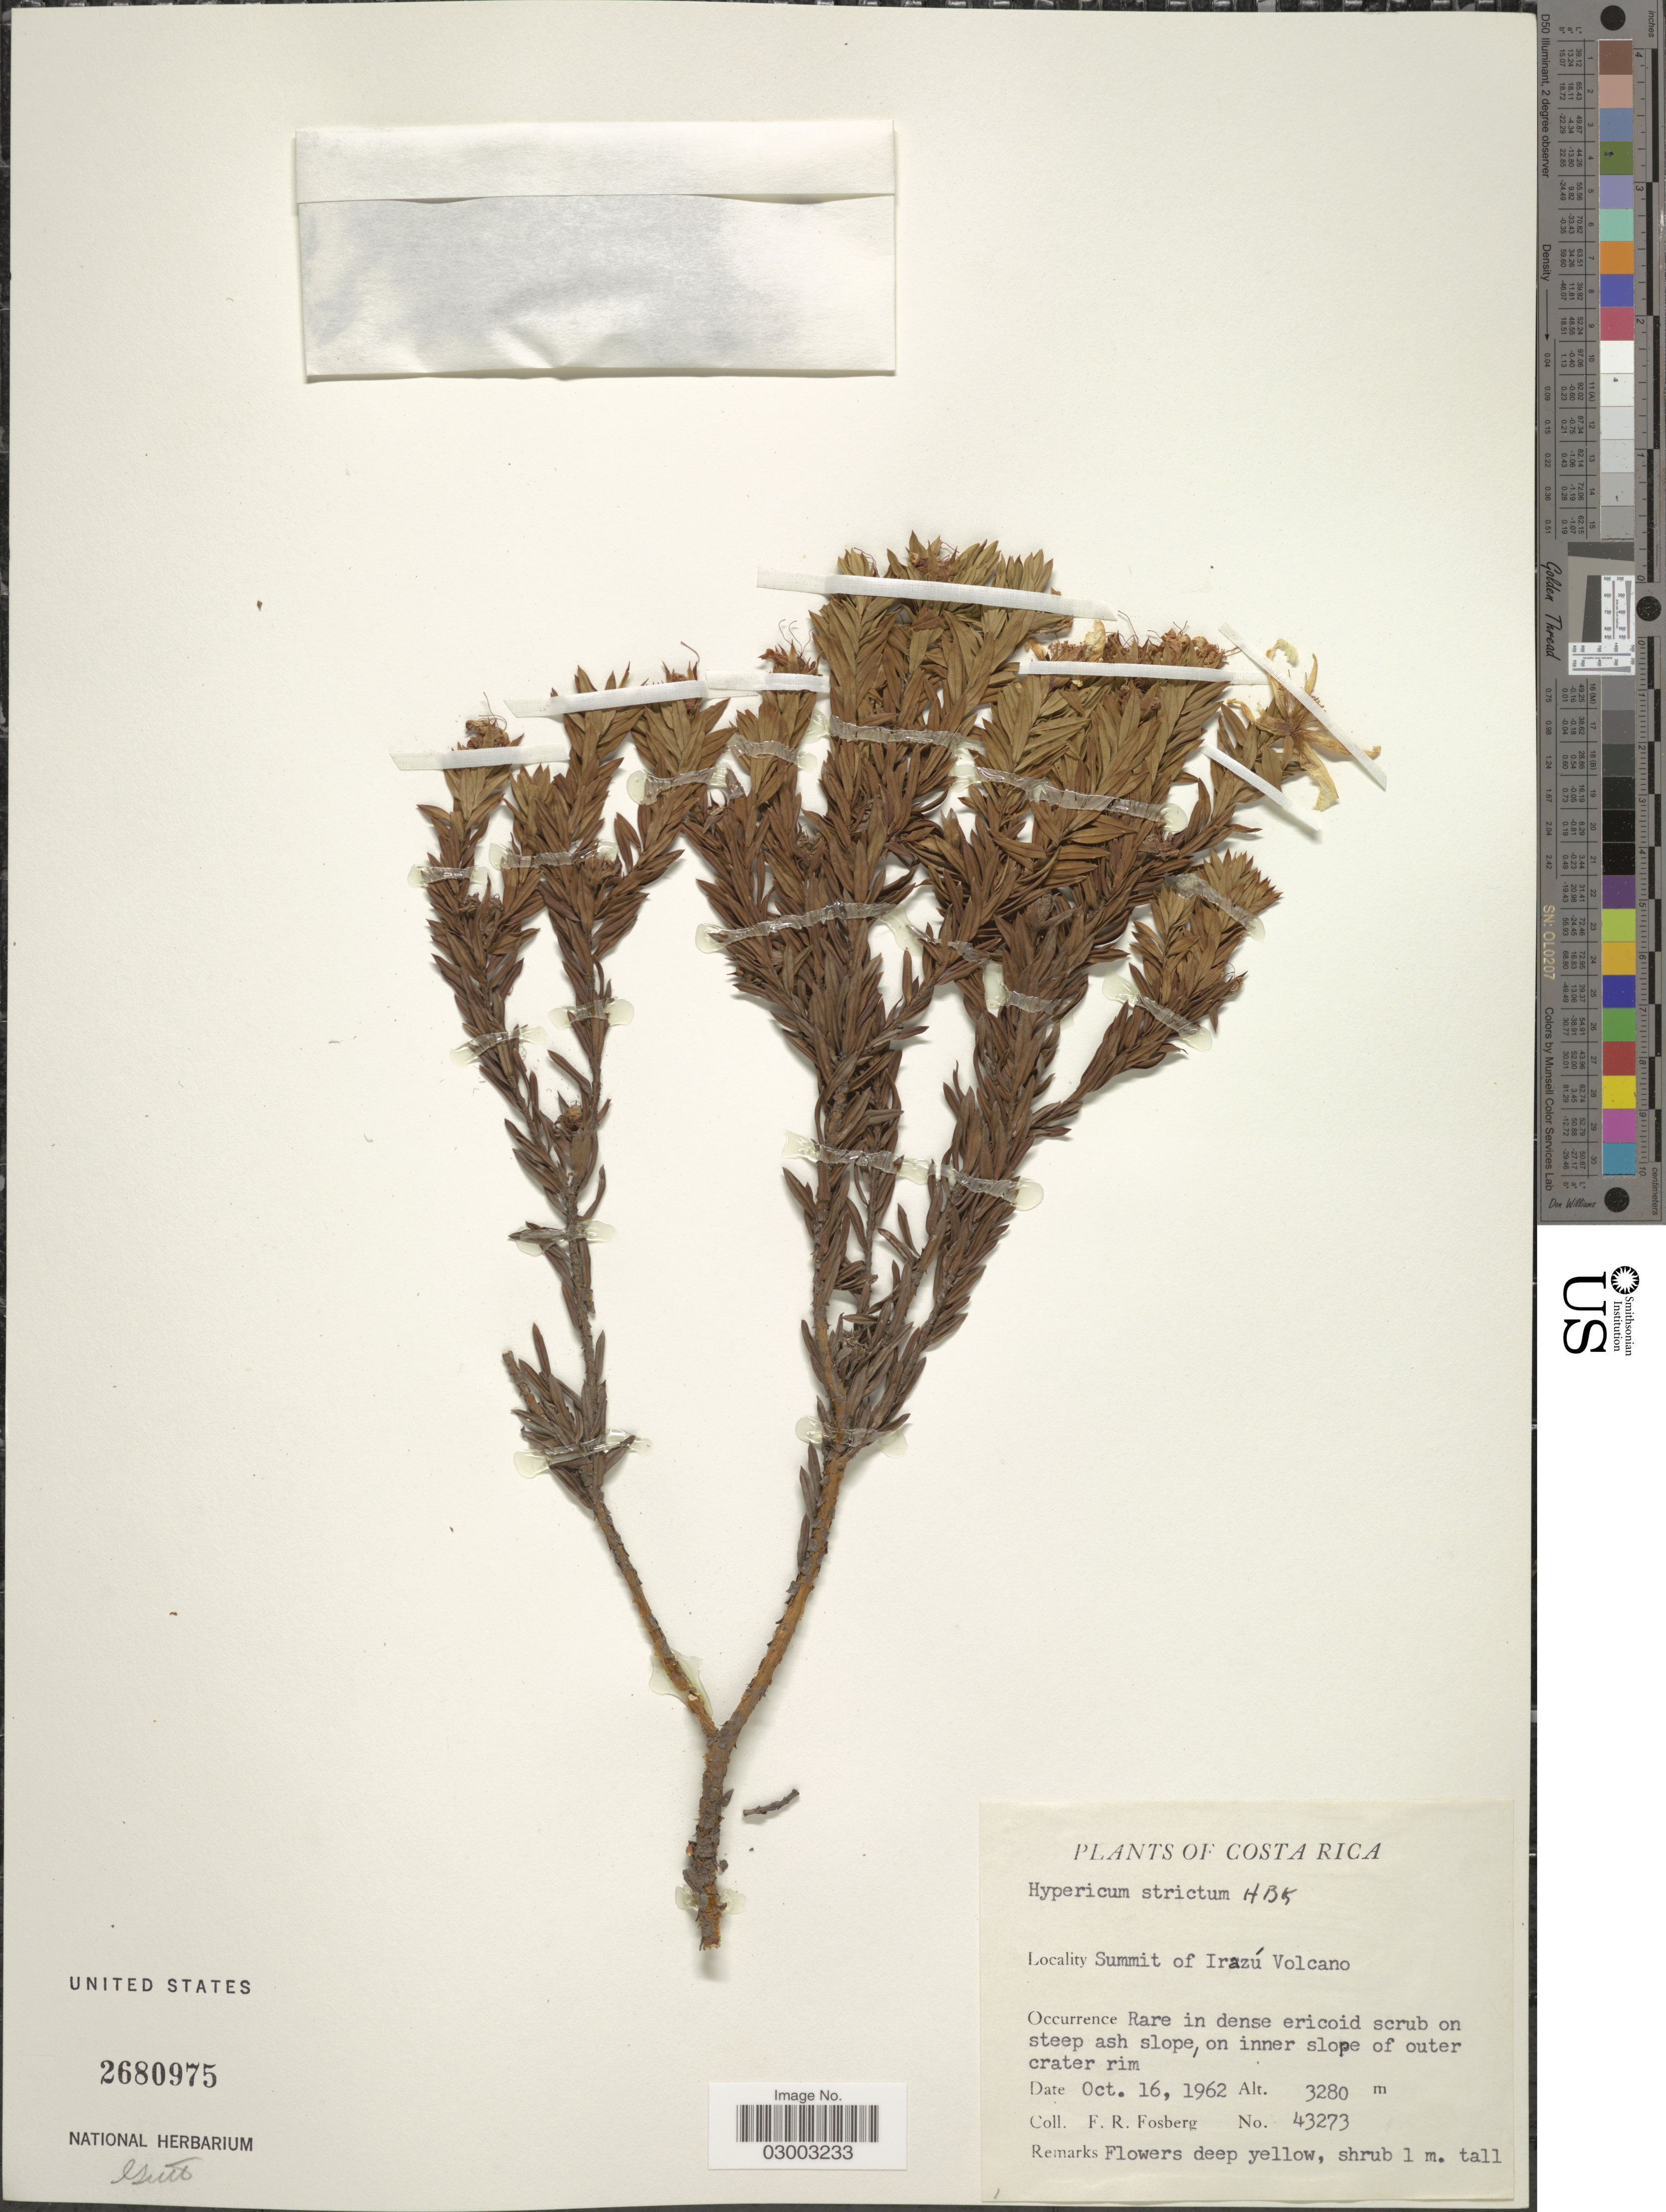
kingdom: Plantae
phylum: Tracheophyta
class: Magnoliopsida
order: Malpighiales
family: Hypericaceae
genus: Hypericum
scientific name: Hypericum irazuense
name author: Kuntze ex N. Robson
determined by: Strong, Mark T., (BOT), Smithsonian Institution - National Museum of Natural History (UNITED STATES)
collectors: F. R. Fosberg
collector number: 43273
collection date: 1962-10-16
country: Costa Rica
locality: Summit of Irazú Volcano.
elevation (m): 3280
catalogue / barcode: US 2680975